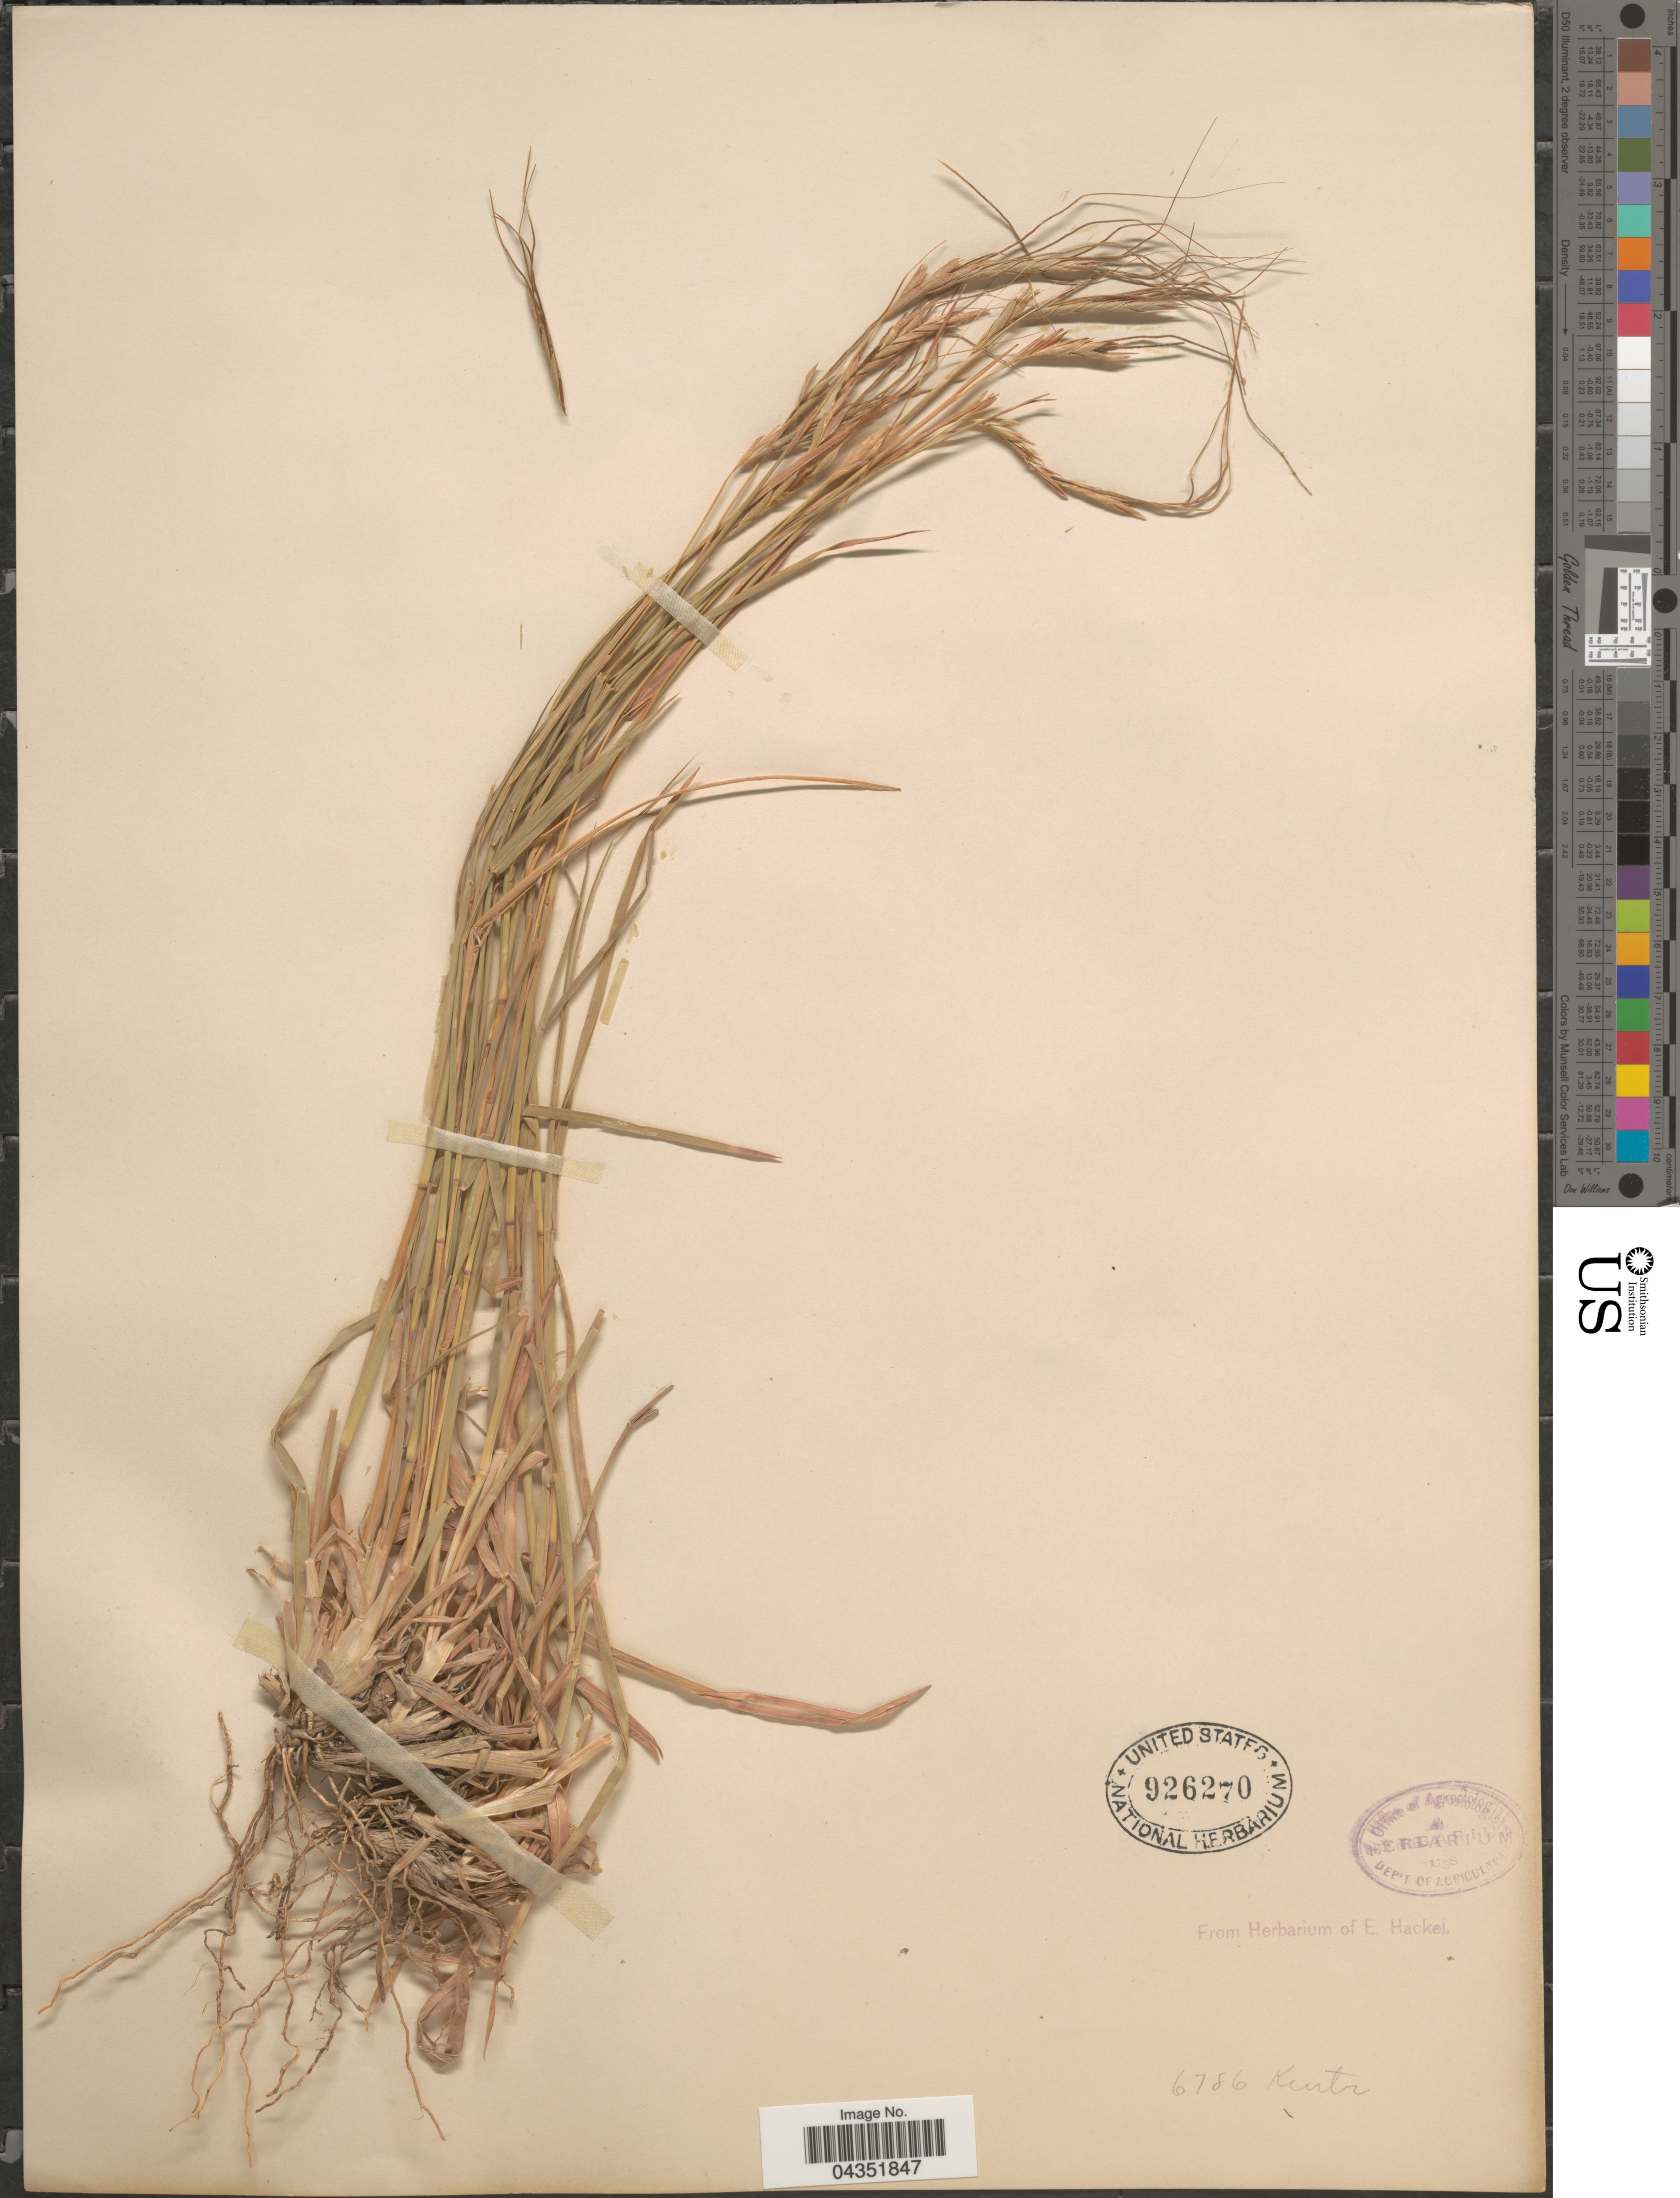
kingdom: Plantae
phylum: Tracheophyta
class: Liliopsida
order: Poales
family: Poaceae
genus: Heteropogon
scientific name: Heteropogon contortus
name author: (L.) P. Beauv. ex Roem. & Schult.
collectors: -. Kuntz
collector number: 6786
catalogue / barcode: US 926270